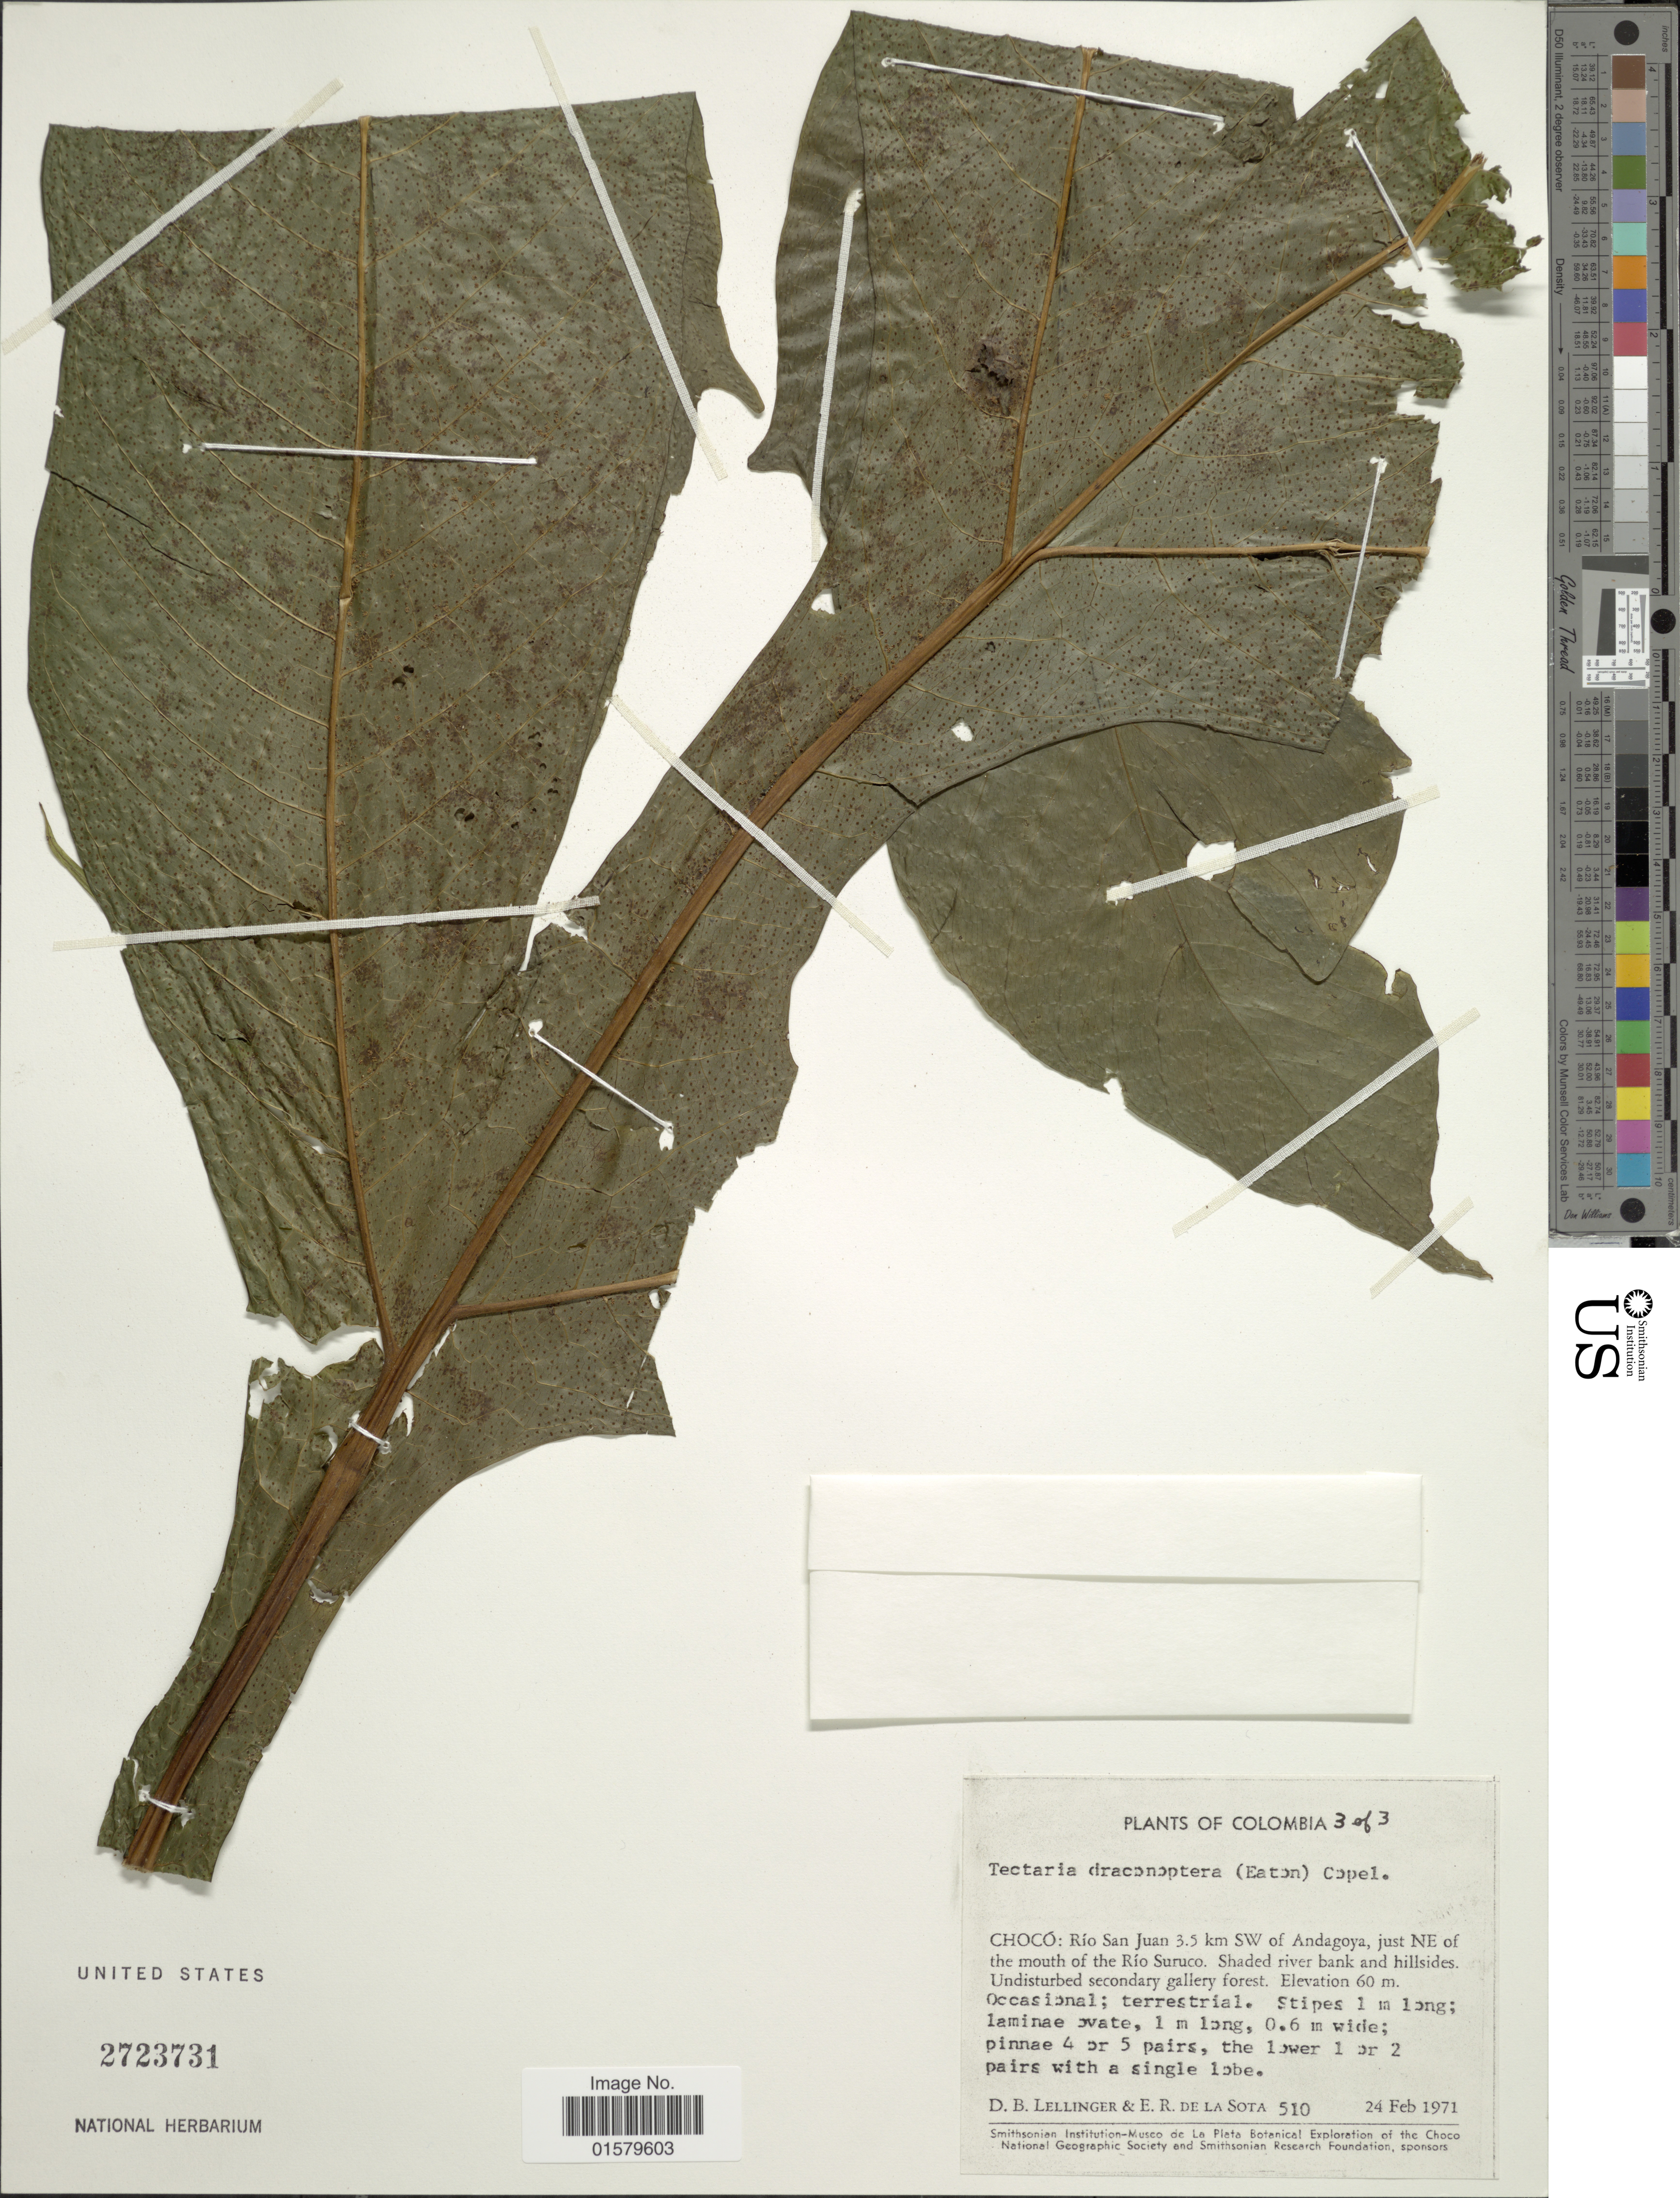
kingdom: Plantae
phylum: Tracheophyta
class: Polypodiopsida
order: Polypodiales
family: Tectariaceae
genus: Tectaria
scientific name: Tectaria draconoptera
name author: (D.C. Eaton) Copel.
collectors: D. B. Lellinger & E. R. de la Sota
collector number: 510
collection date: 1971-02-24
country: Colombia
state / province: Chocó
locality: Rio San Juan 3.5 km SW of Andagoya, just NE of the mouth of the Rio Suruco. Shaded river bank and hillsides. Undisturbed secondary gallery forest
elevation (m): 60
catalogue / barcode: US 2723731